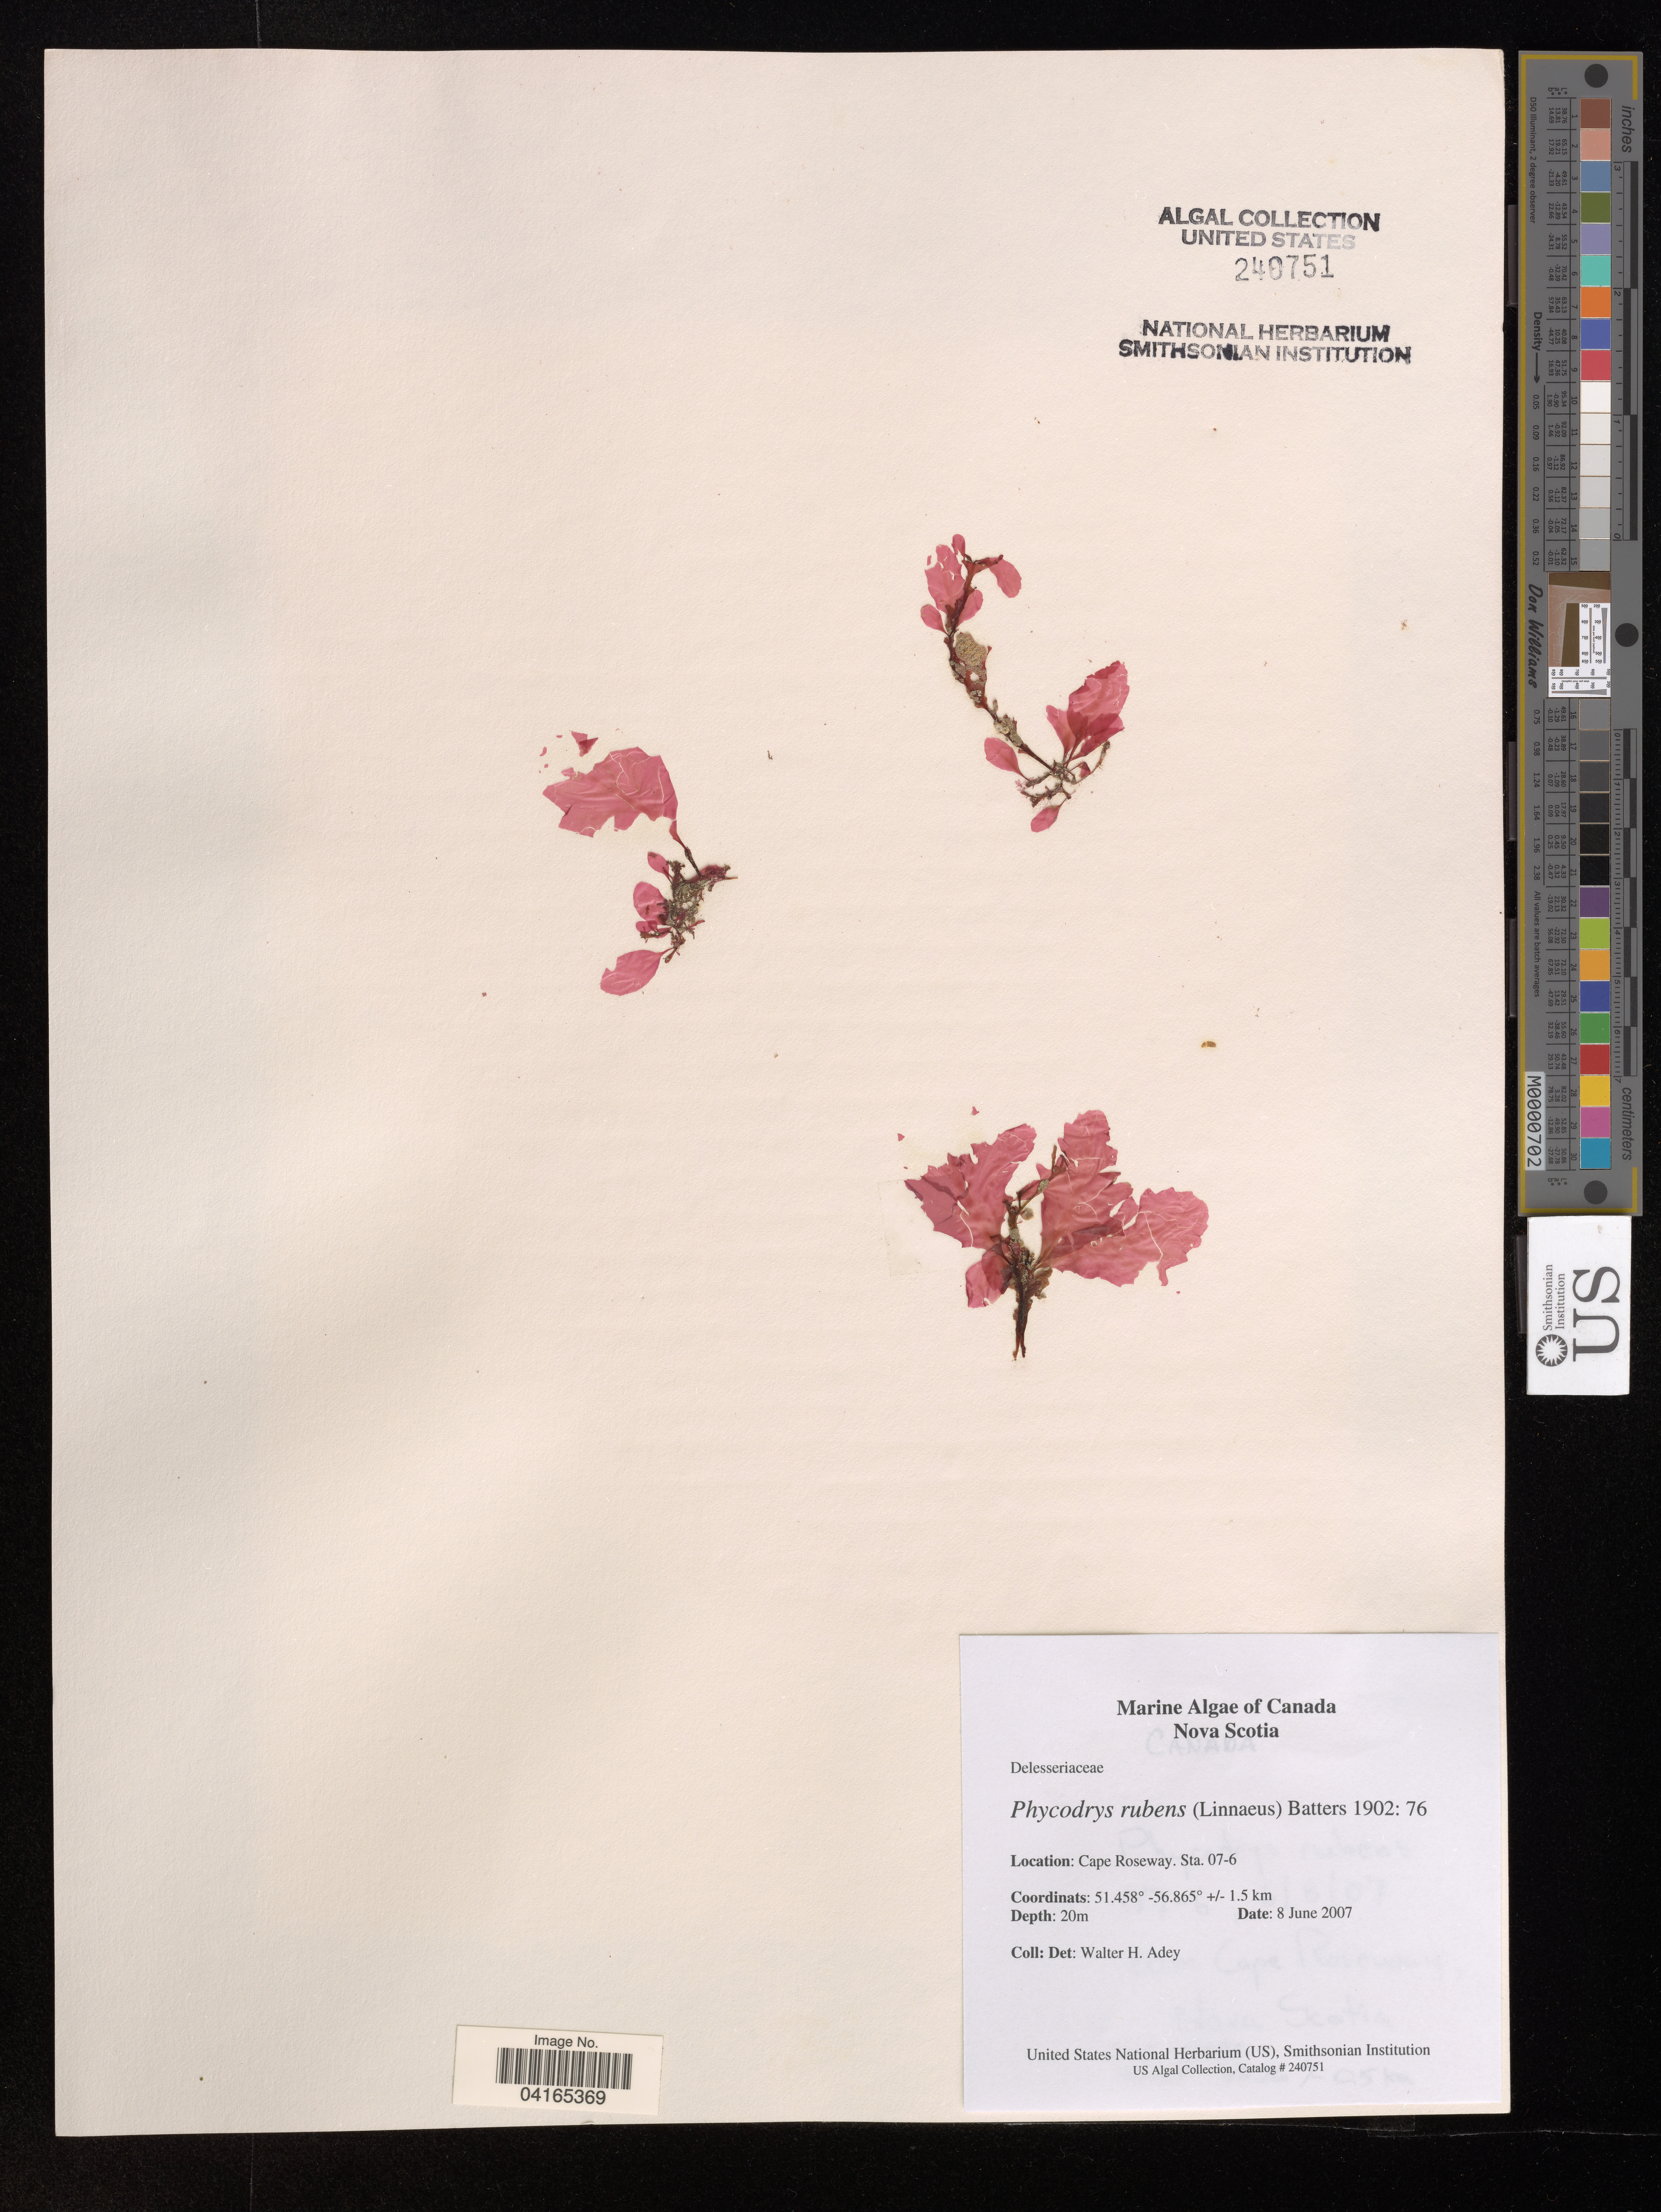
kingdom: Plantae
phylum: Rhodophyta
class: Florideophyceae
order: Ceramiales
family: Delesseriaceae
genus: Phycodrys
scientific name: Phycodrys rubens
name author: (L.) Batters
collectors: W. H. Adey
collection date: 2007-06-08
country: Canada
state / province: Nova Scotia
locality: Cape Roseway. Sta. 07-6.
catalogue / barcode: US 240751